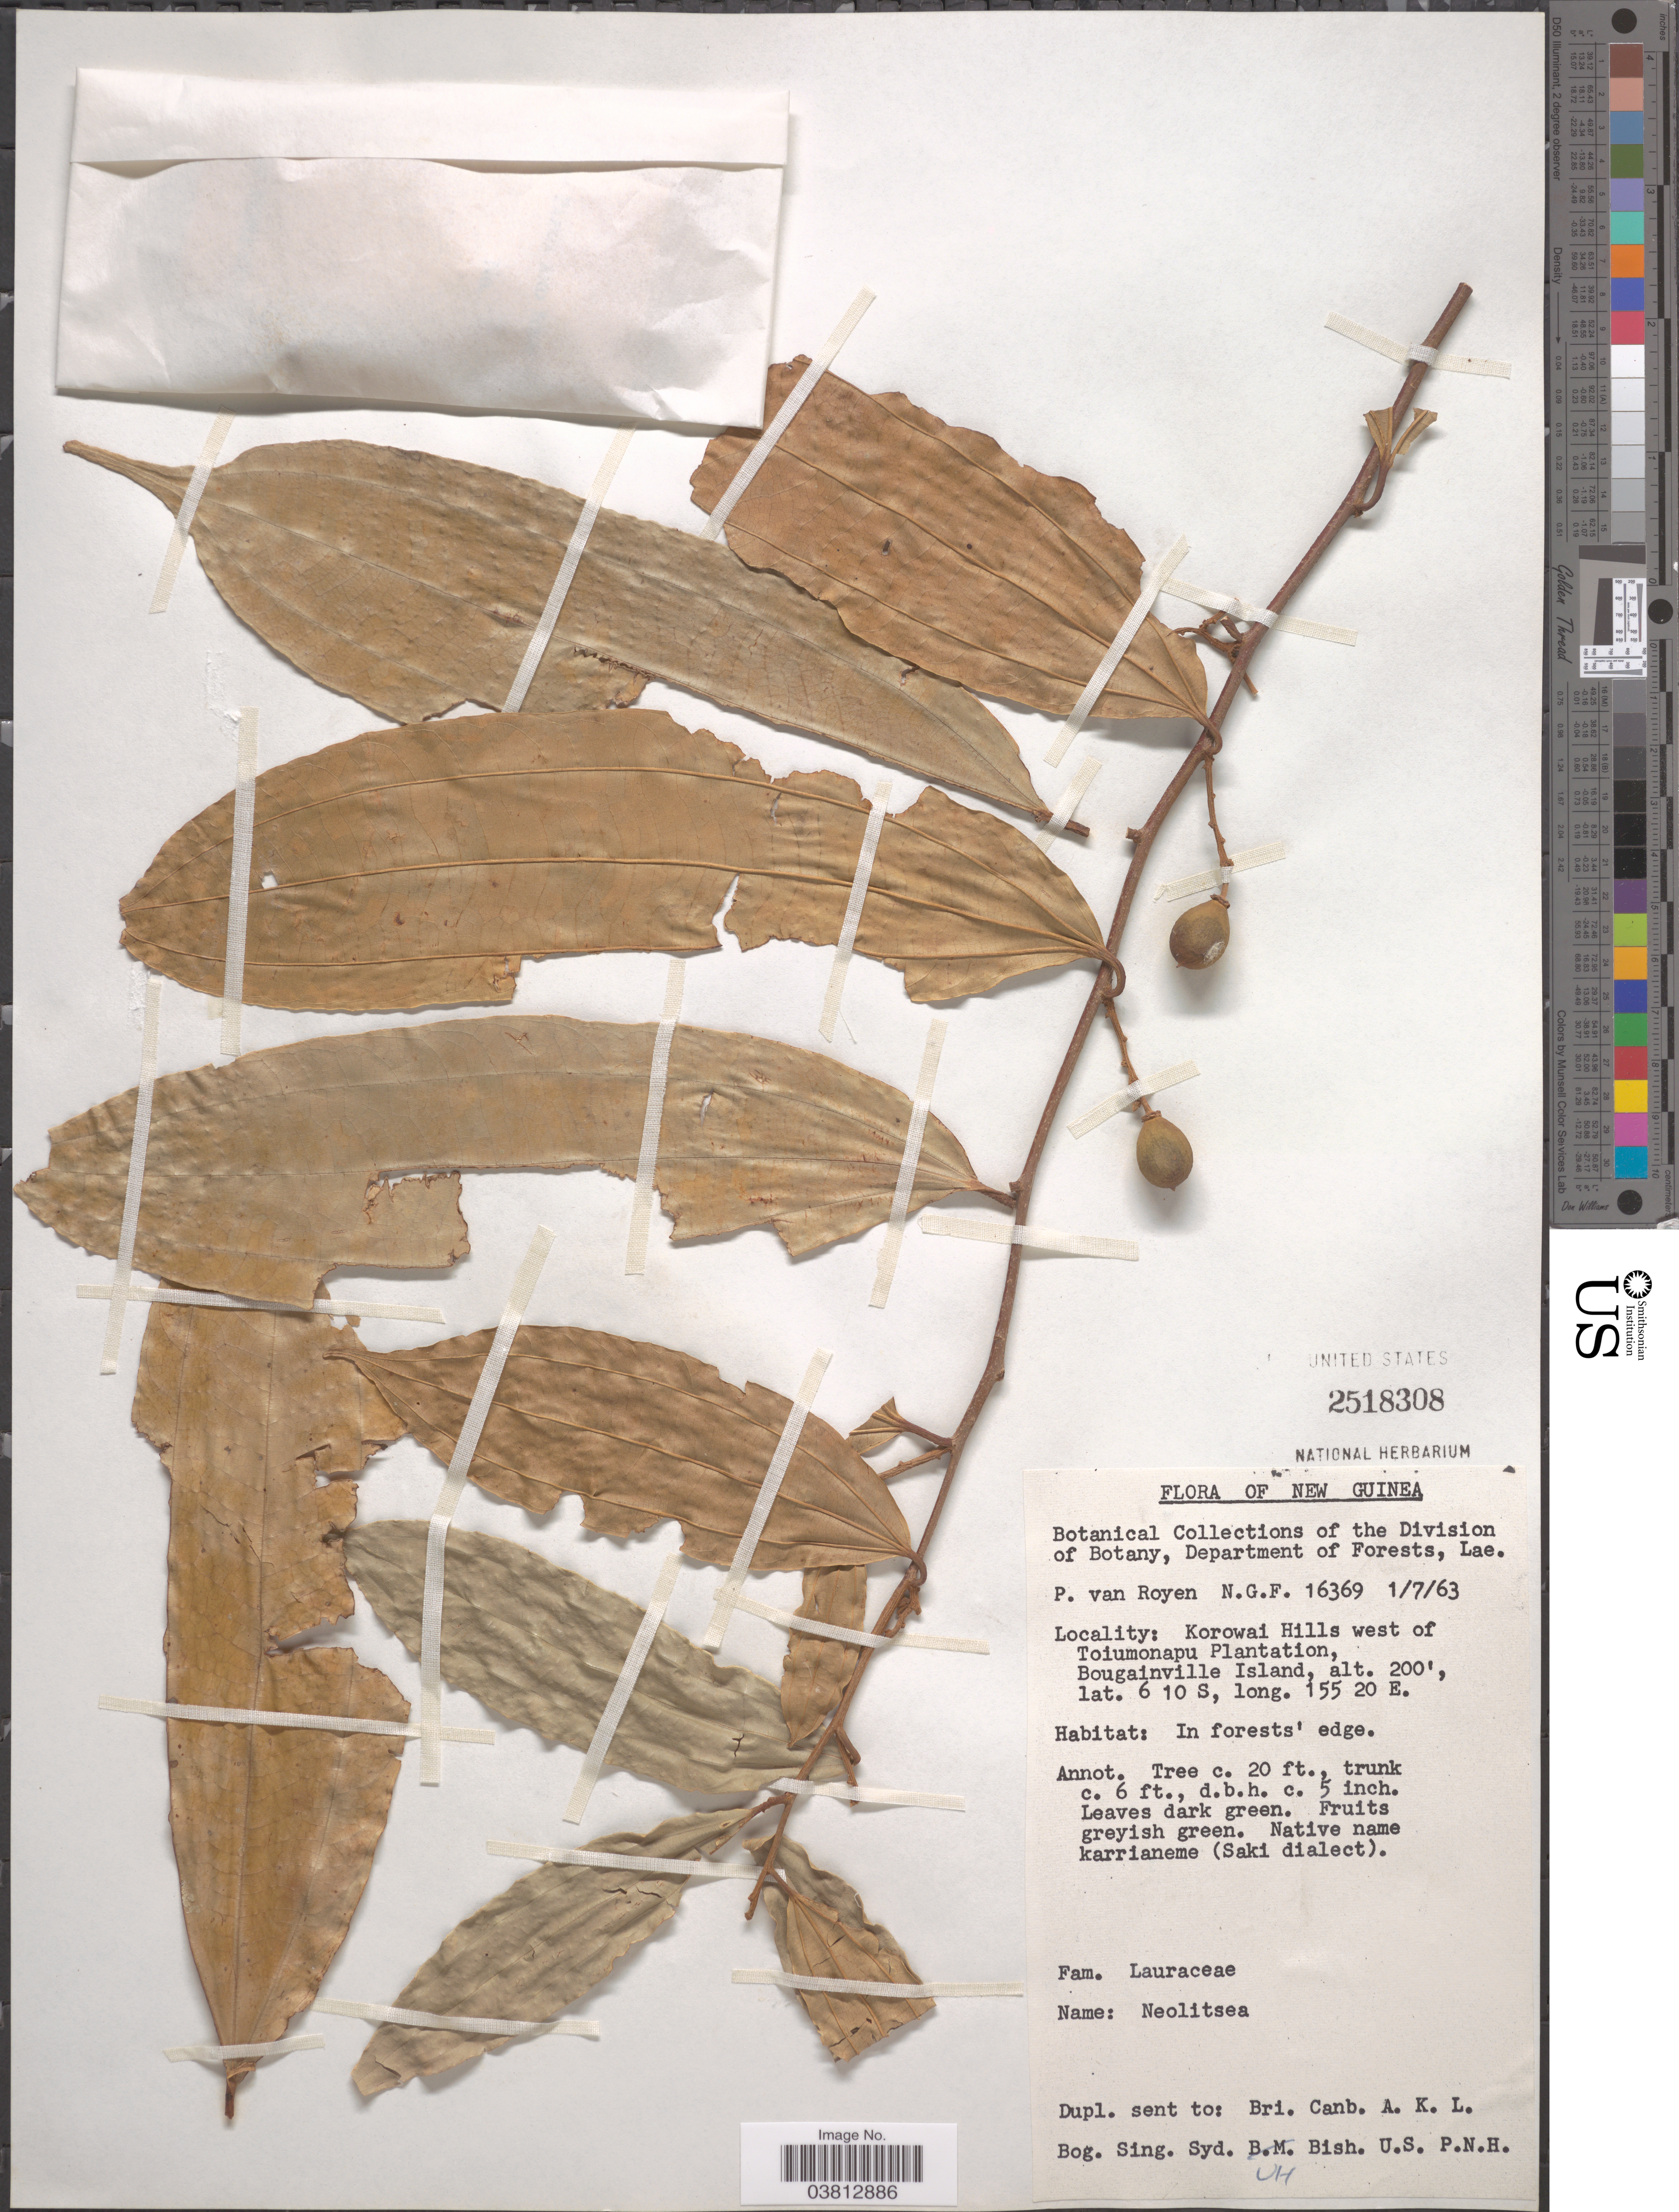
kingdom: Plantae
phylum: Tracheophyta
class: Magnoliopsida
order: Laurales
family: Lauraceae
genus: Neolitsea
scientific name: Neolitsea sp.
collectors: P. van Royen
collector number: NGF 16369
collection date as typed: Transcribed d/m/y: 1/7/63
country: Papua New Guinea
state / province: Bougainville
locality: New Guinea. Korowai Hills west of Toiumonapu Plantation, Bougainville Island.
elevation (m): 61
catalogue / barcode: US 2518308